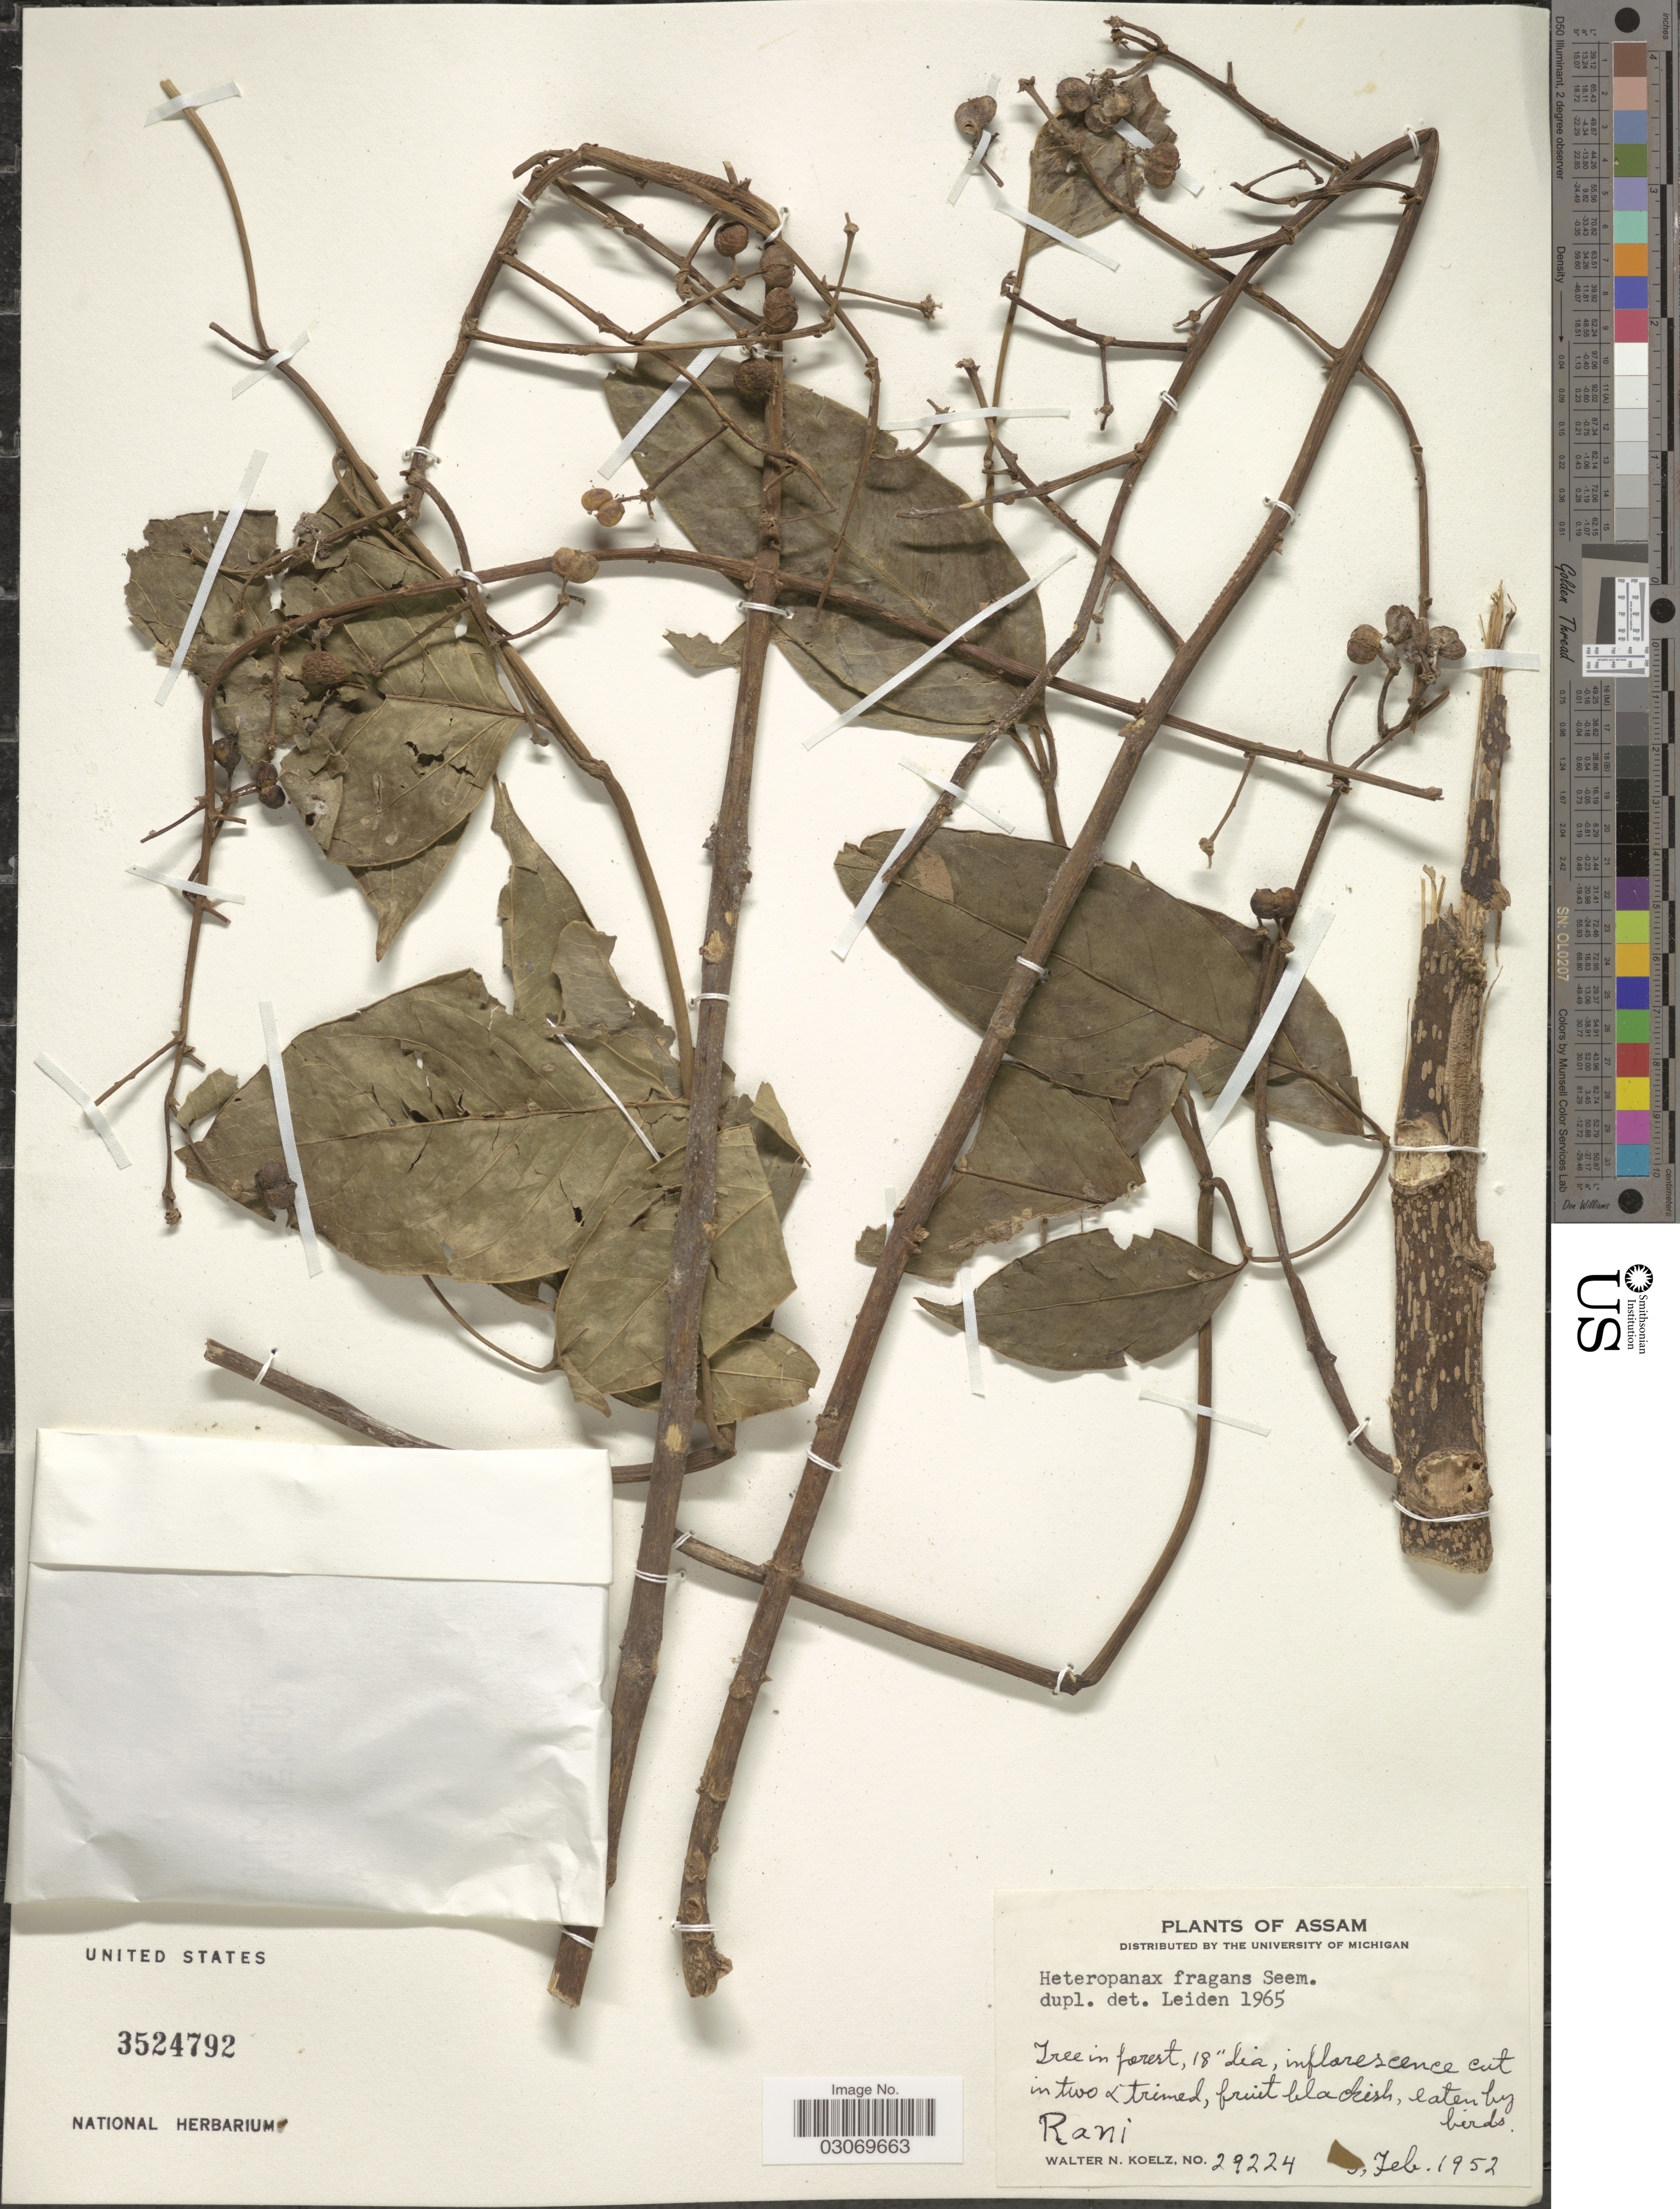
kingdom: Plantae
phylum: Tracheophyta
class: Magnoliopsida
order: Apiales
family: Araliaceae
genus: Heteropanax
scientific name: Heteropanax fragrans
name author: (Roxb.) Seem.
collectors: W. N. Koelz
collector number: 29224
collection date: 1952-02-03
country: India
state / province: Assam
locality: Rani.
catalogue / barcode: US 3524792